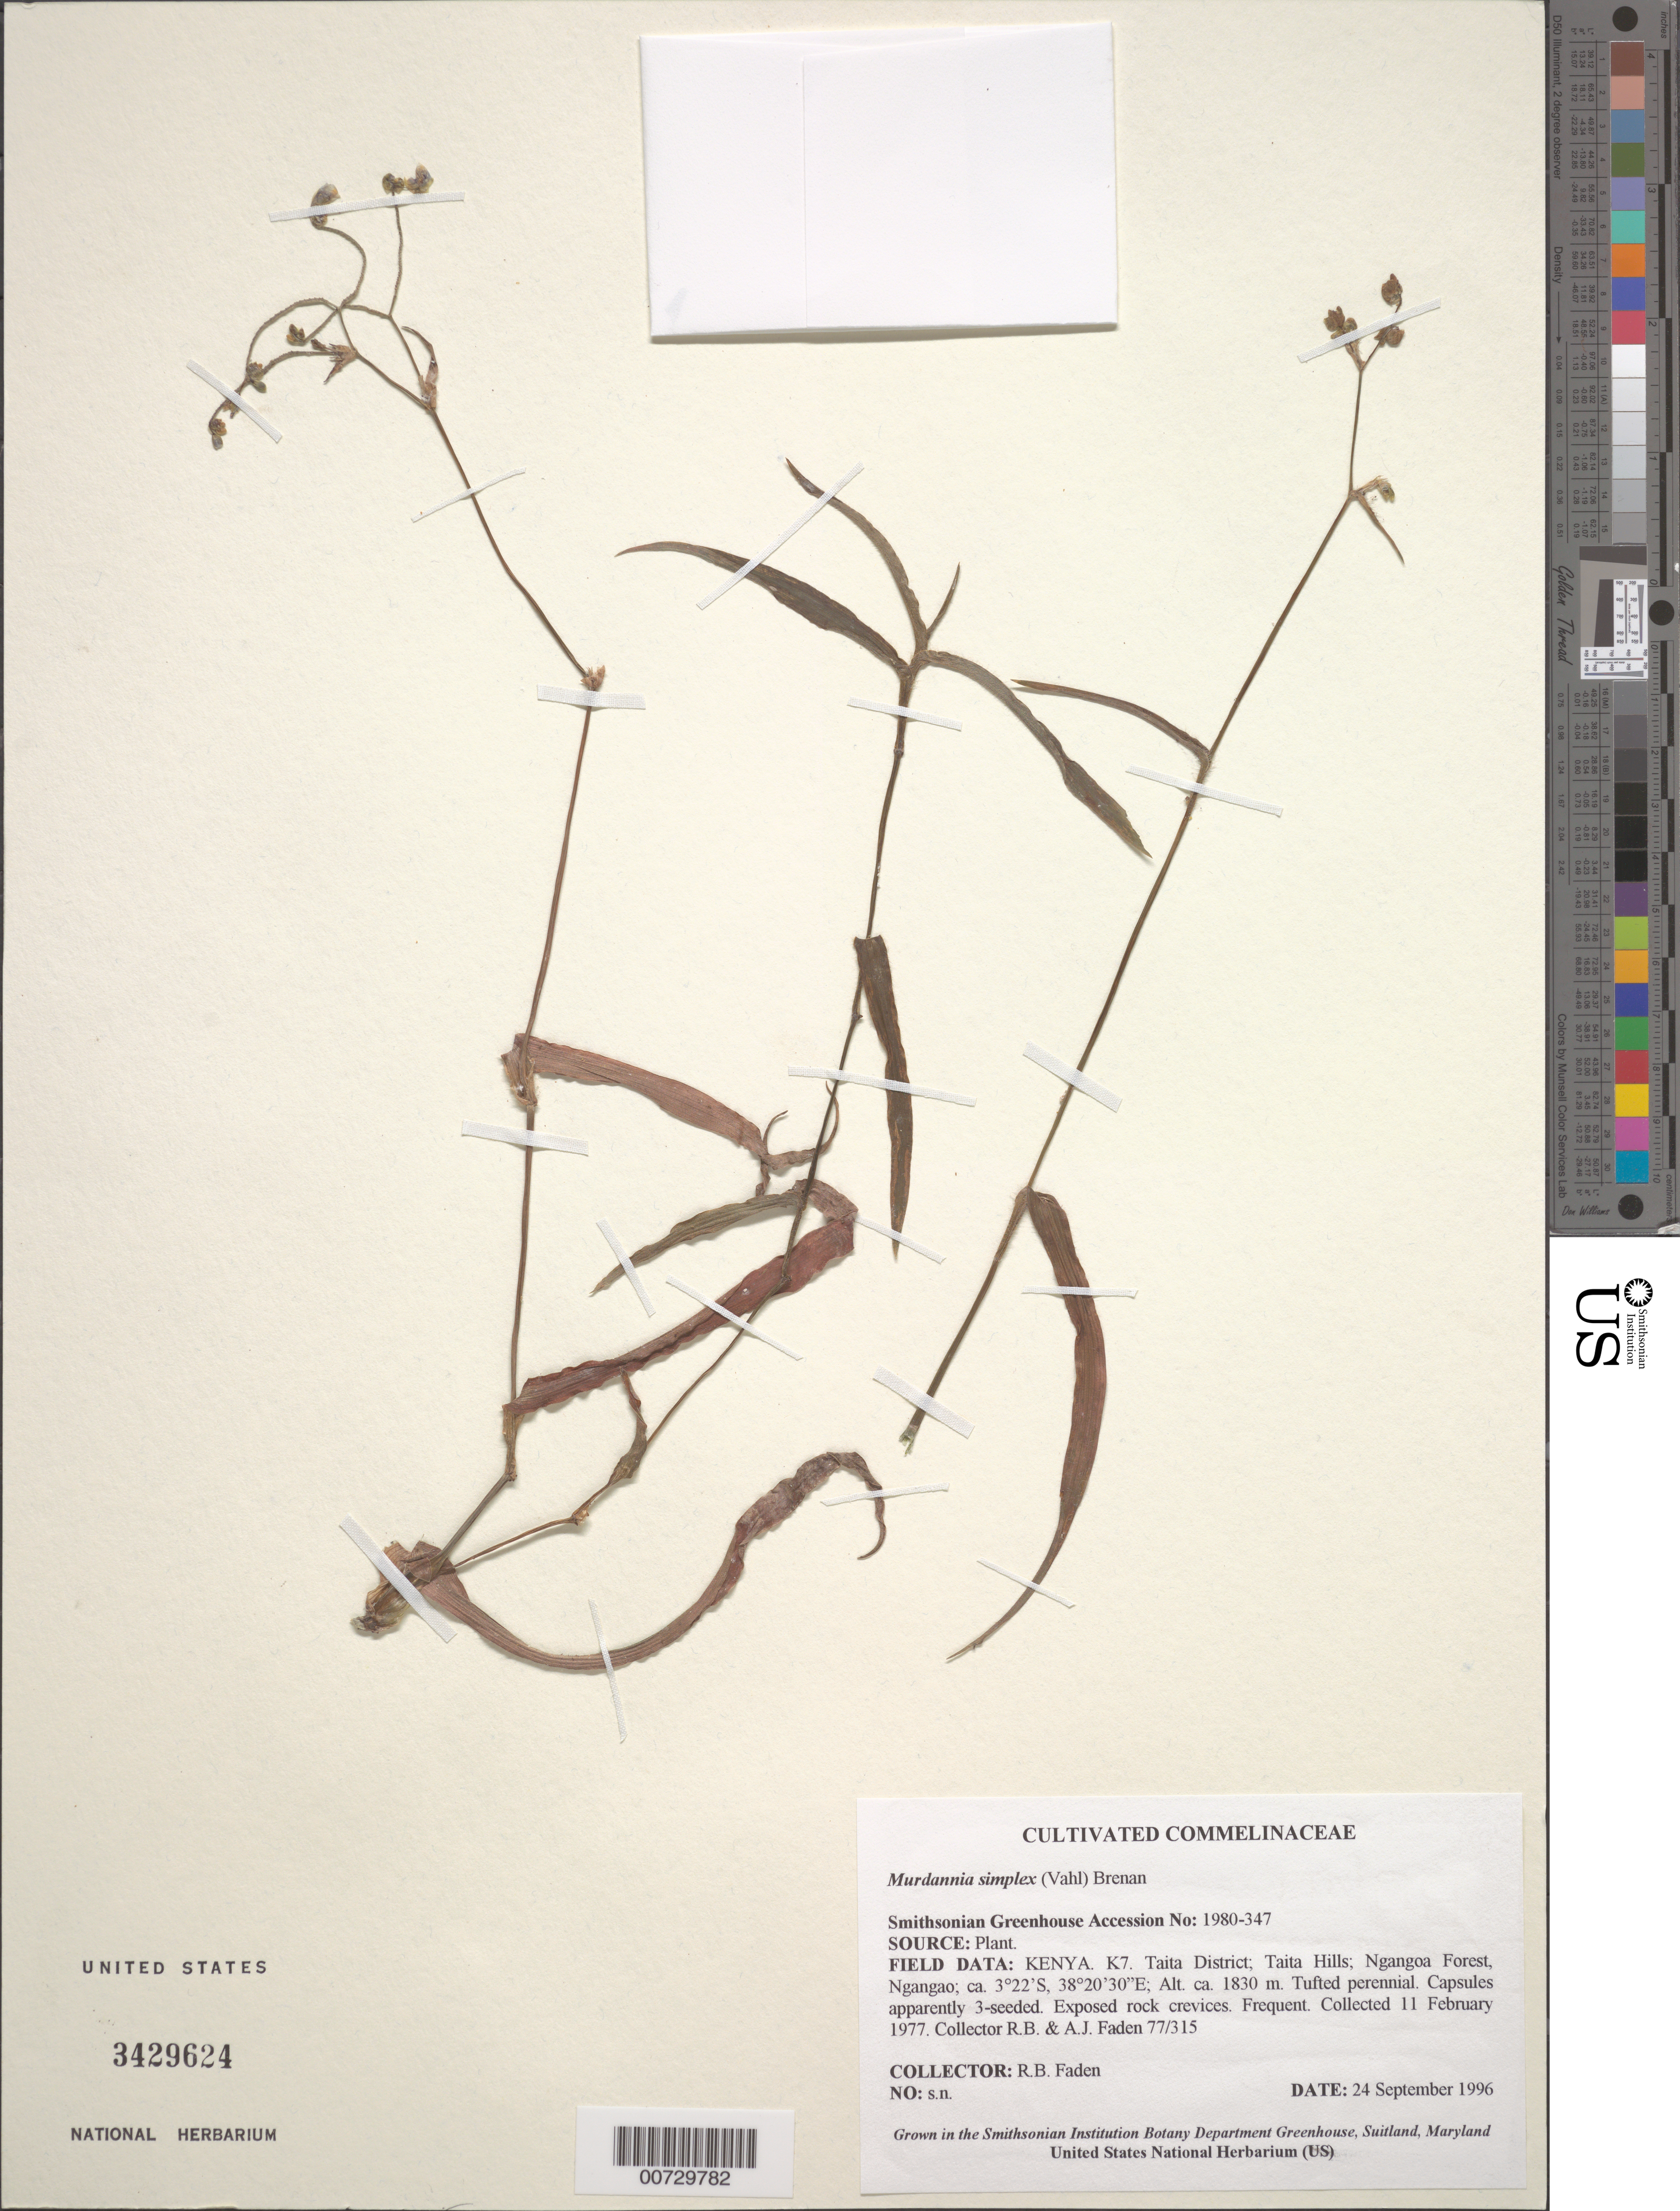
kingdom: Plantae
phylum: Tracheophyta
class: Liliopsida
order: Commelinales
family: Commelinaceae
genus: Murdannia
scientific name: Murdannia simplex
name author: (Vahl) Brenan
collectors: R. B. Faden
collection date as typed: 24 Sep 1996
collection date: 1996-09-24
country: United States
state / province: Maryland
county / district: Prince George's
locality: Suitland, Smithsonian Botany Dept. Greenhouse.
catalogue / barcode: US 3430624